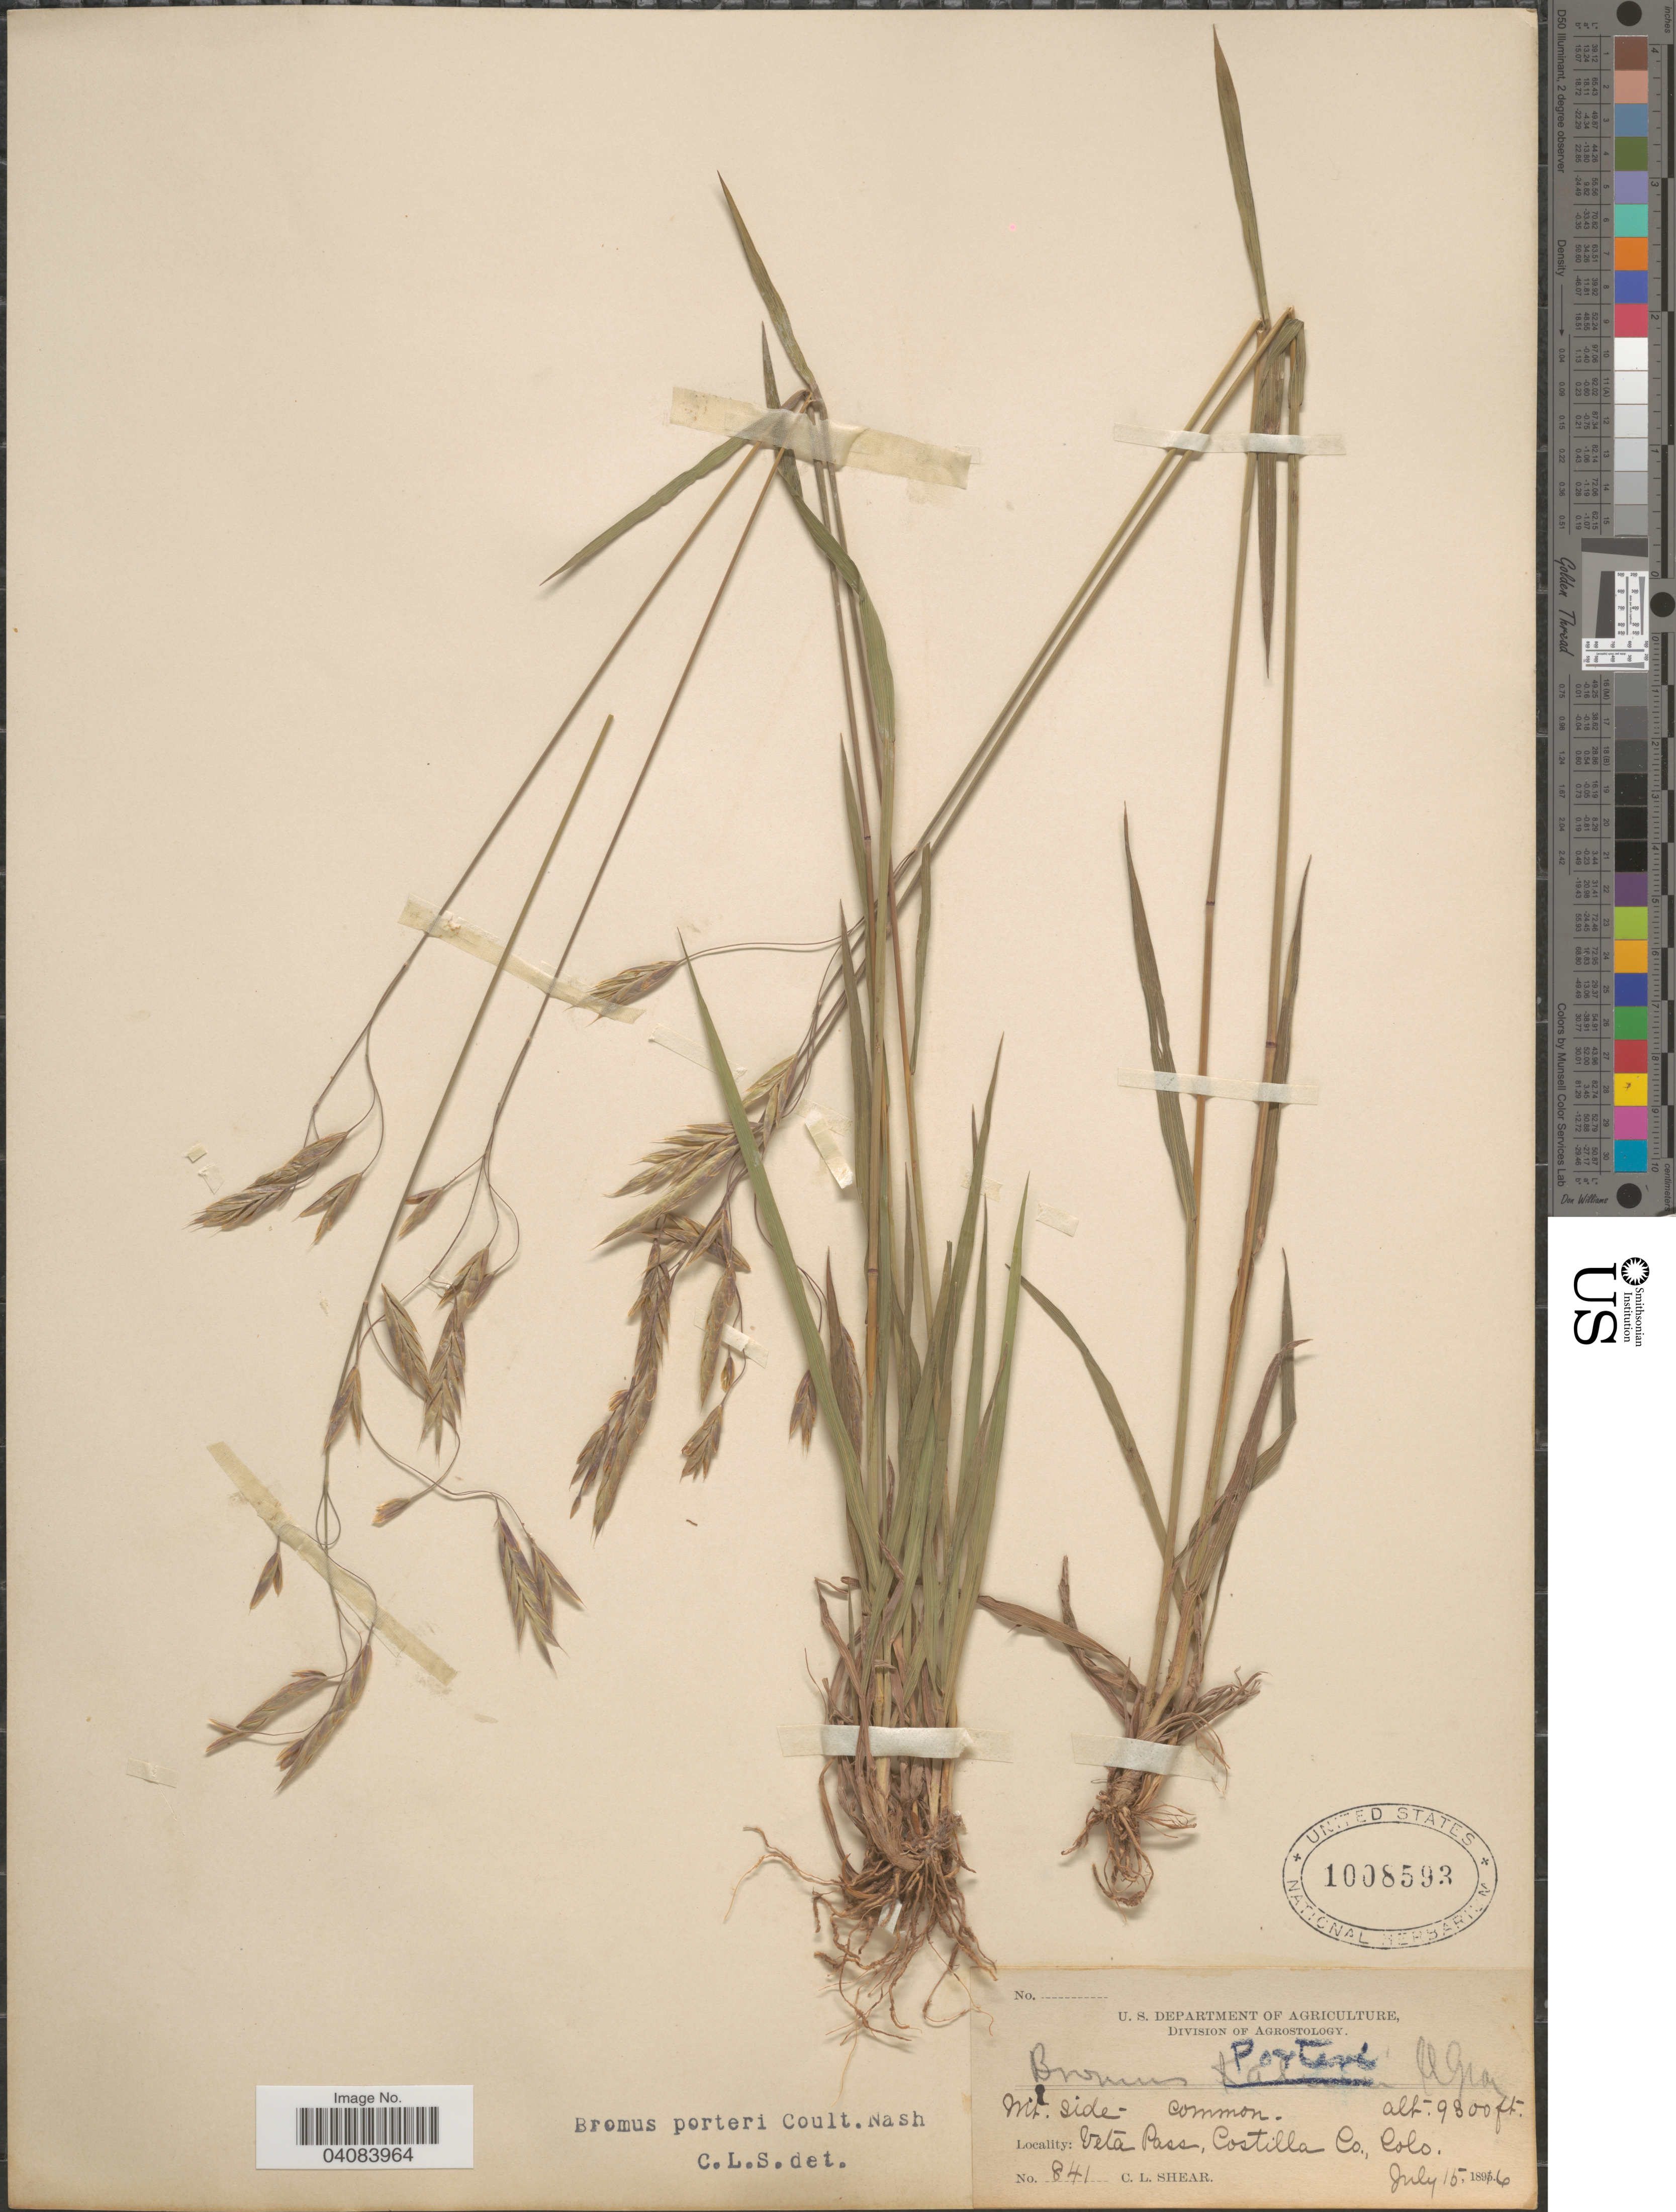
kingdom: Plantae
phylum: Tracheophyta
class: Liliopsida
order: Poales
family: Poaceae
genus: Bromus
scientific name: Bromus porteri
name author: (J.M. Coult.) Nash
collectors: C. L. Shear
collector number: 841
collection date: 1896-07-15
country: United States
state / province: Colorado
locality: Mt. side. Veta Pass, Costilla Co.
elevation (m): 2835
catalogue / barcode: US 1008593